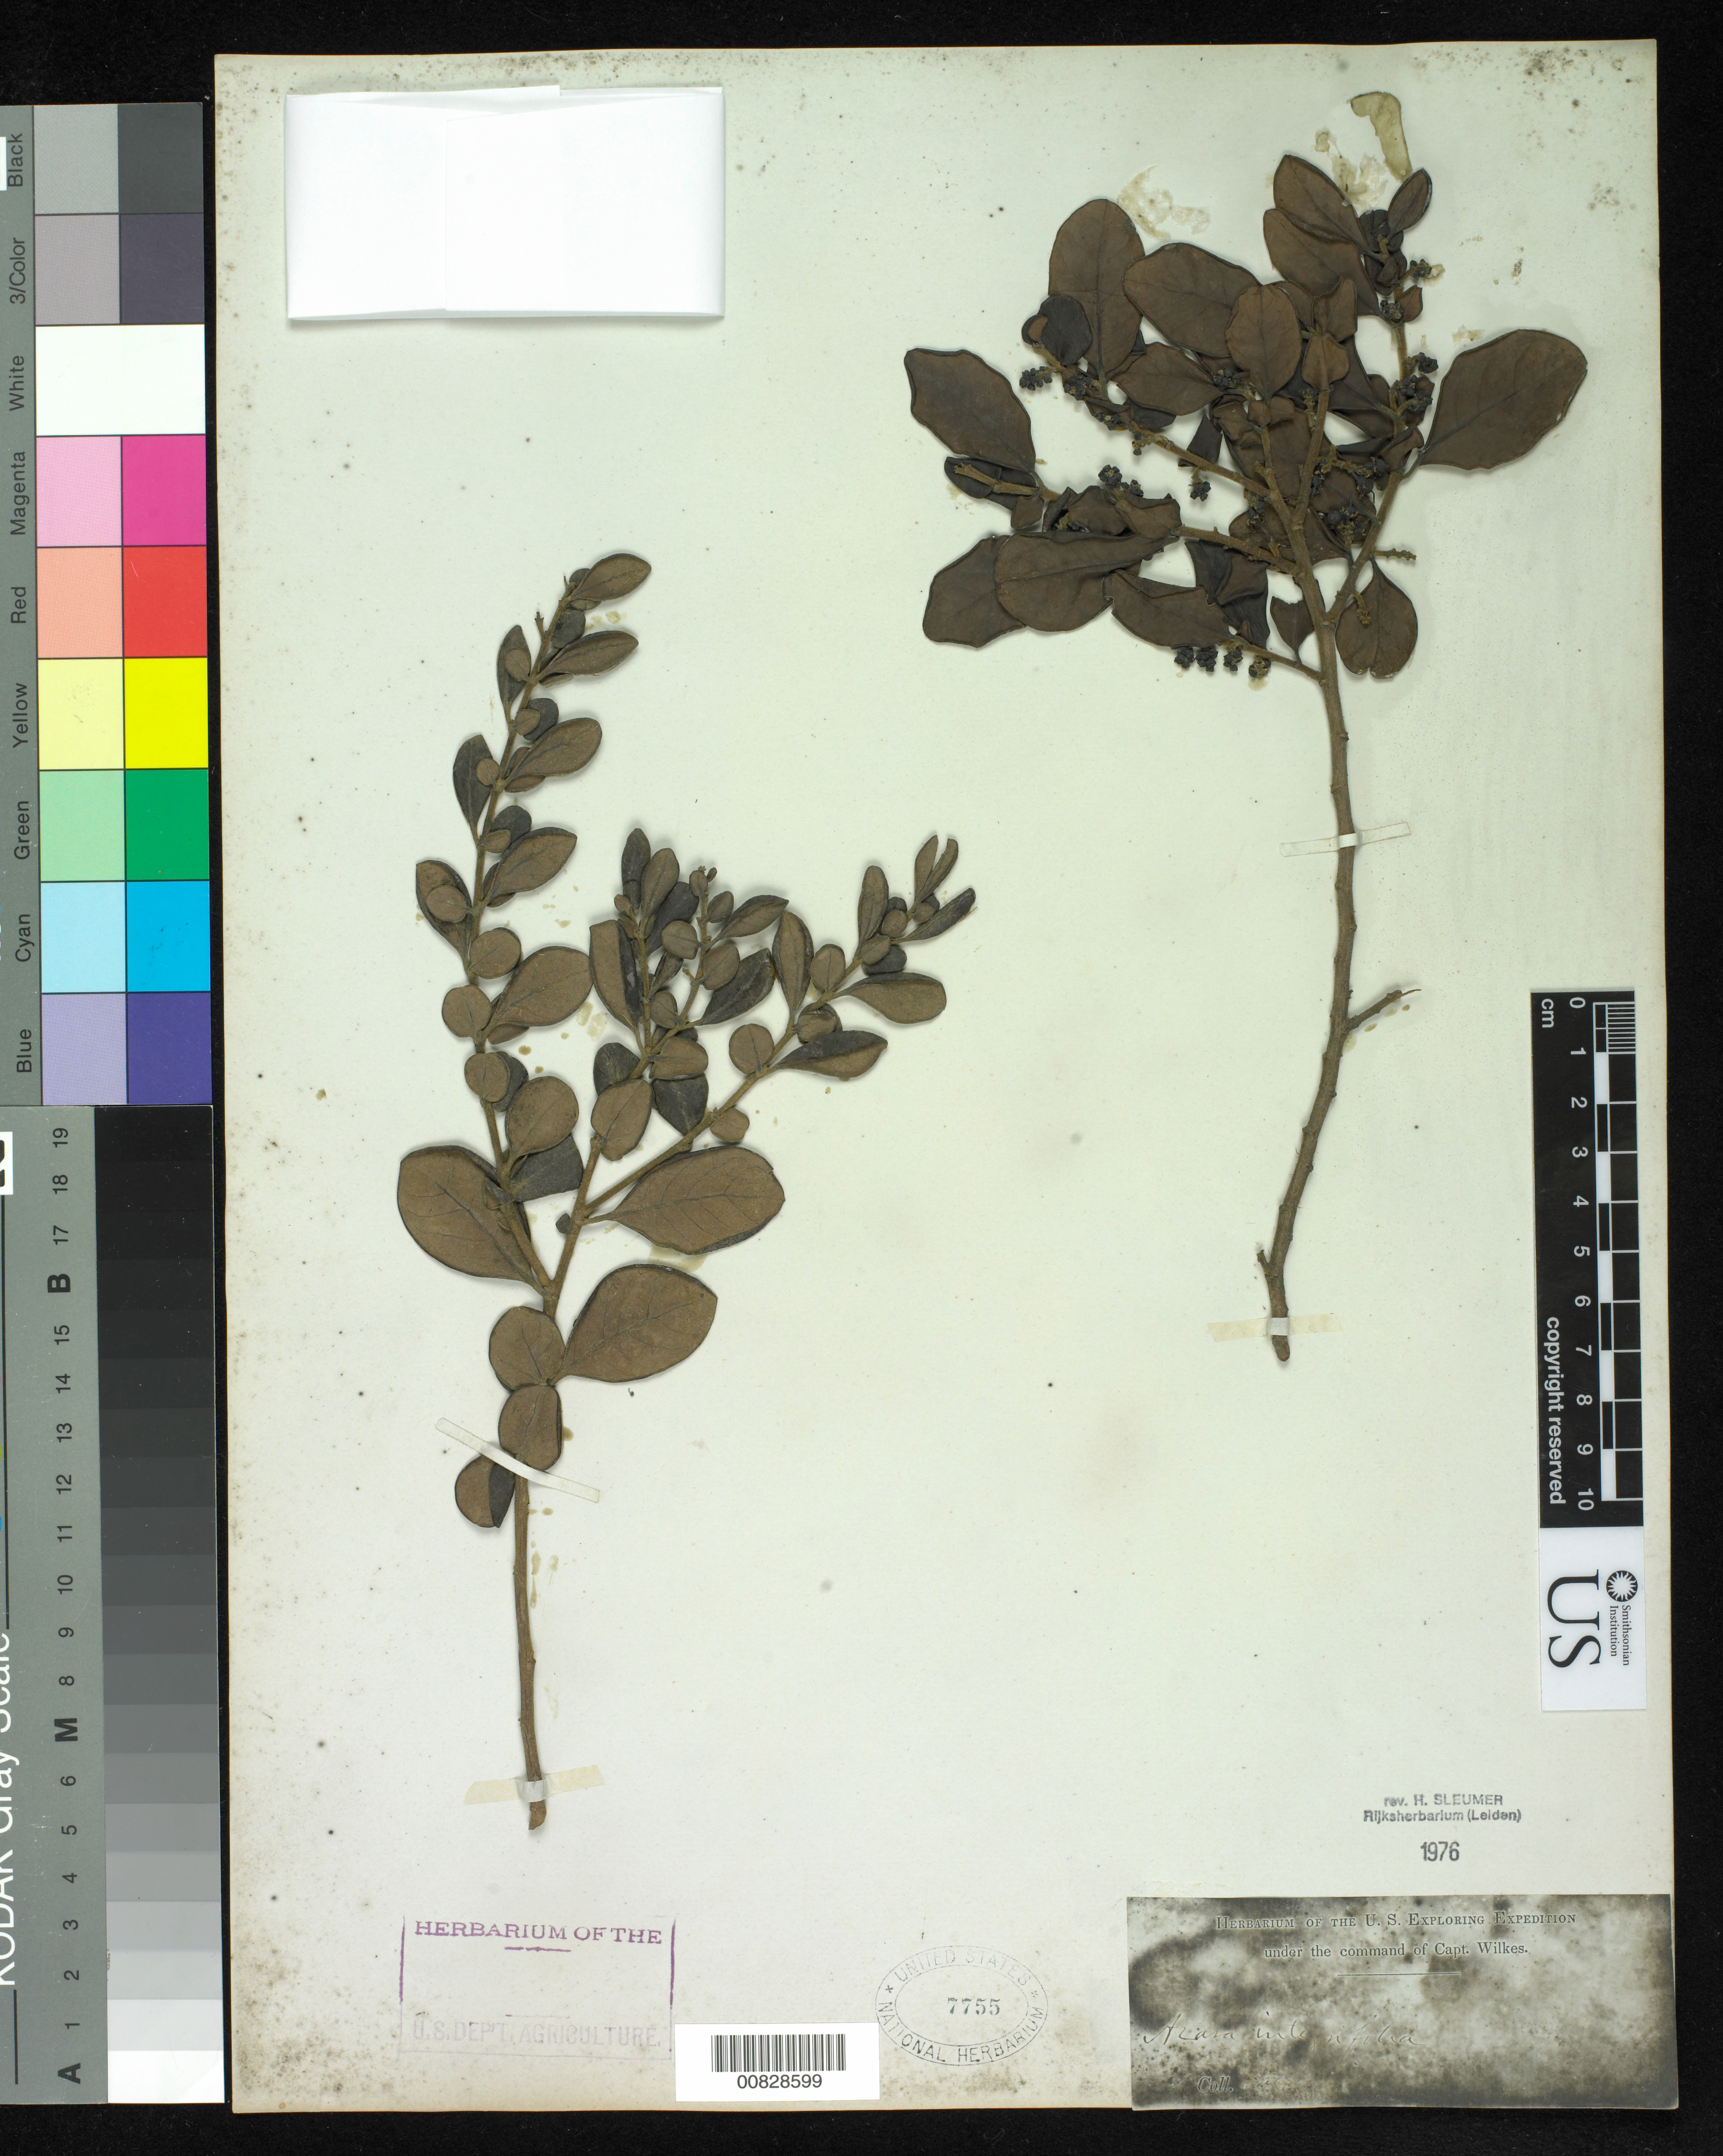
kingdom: Plantae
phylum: Tracheophyta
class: Magnoliopsida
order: Malpighiales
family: Salicaceae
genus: Azara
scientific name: Azara integrifolia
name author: Ruiz & Pav.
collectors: Wilkes Explor. Exped.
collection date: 1838/1842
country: Chile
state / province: Valparaíso (V)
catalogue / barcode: US 7755